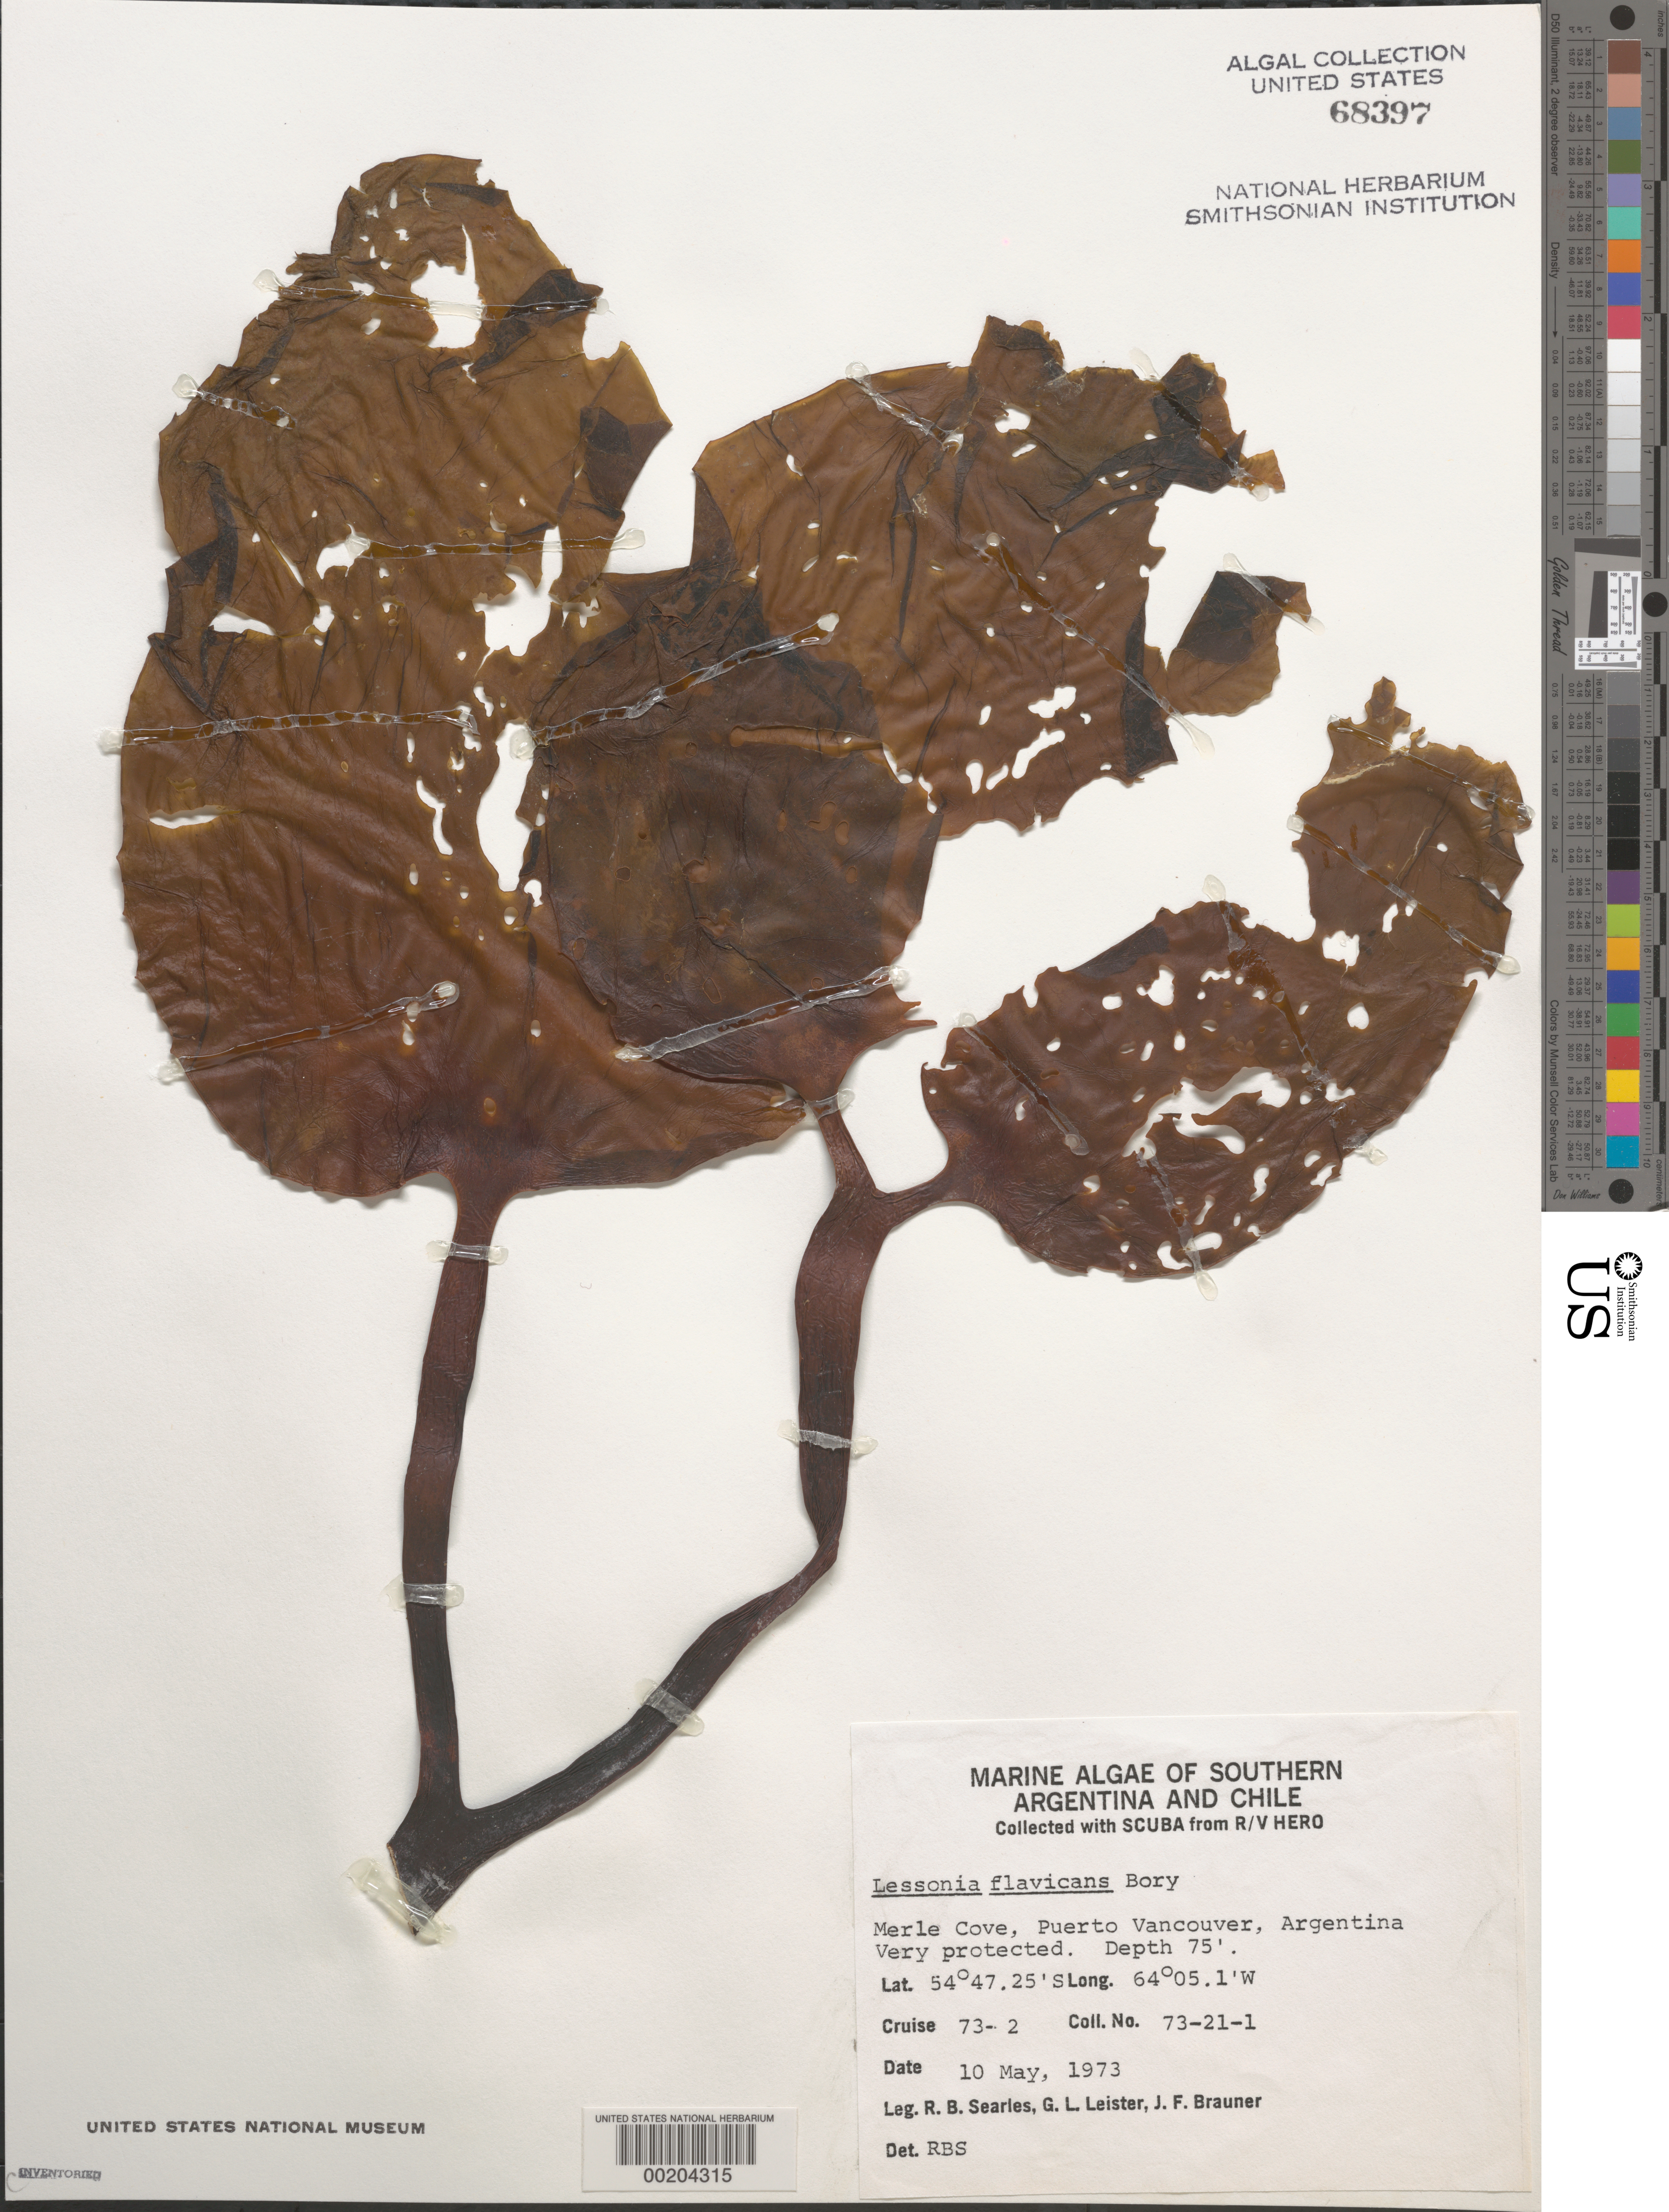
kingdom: Chromista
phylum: Ochrophyta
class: Phaeophyceae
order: Laminariales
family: Lessoniaceae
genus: Lessonia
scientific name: Lessonia flavicans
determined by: Searles, R. B.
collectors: R. Searles, G. Leister & J. F. Brauner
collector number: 73-21-1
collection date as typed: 10 May 1973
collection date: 1973-05-10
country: Argentina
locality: Merle Cove, Puerto Vancouver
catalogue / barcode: US 68397